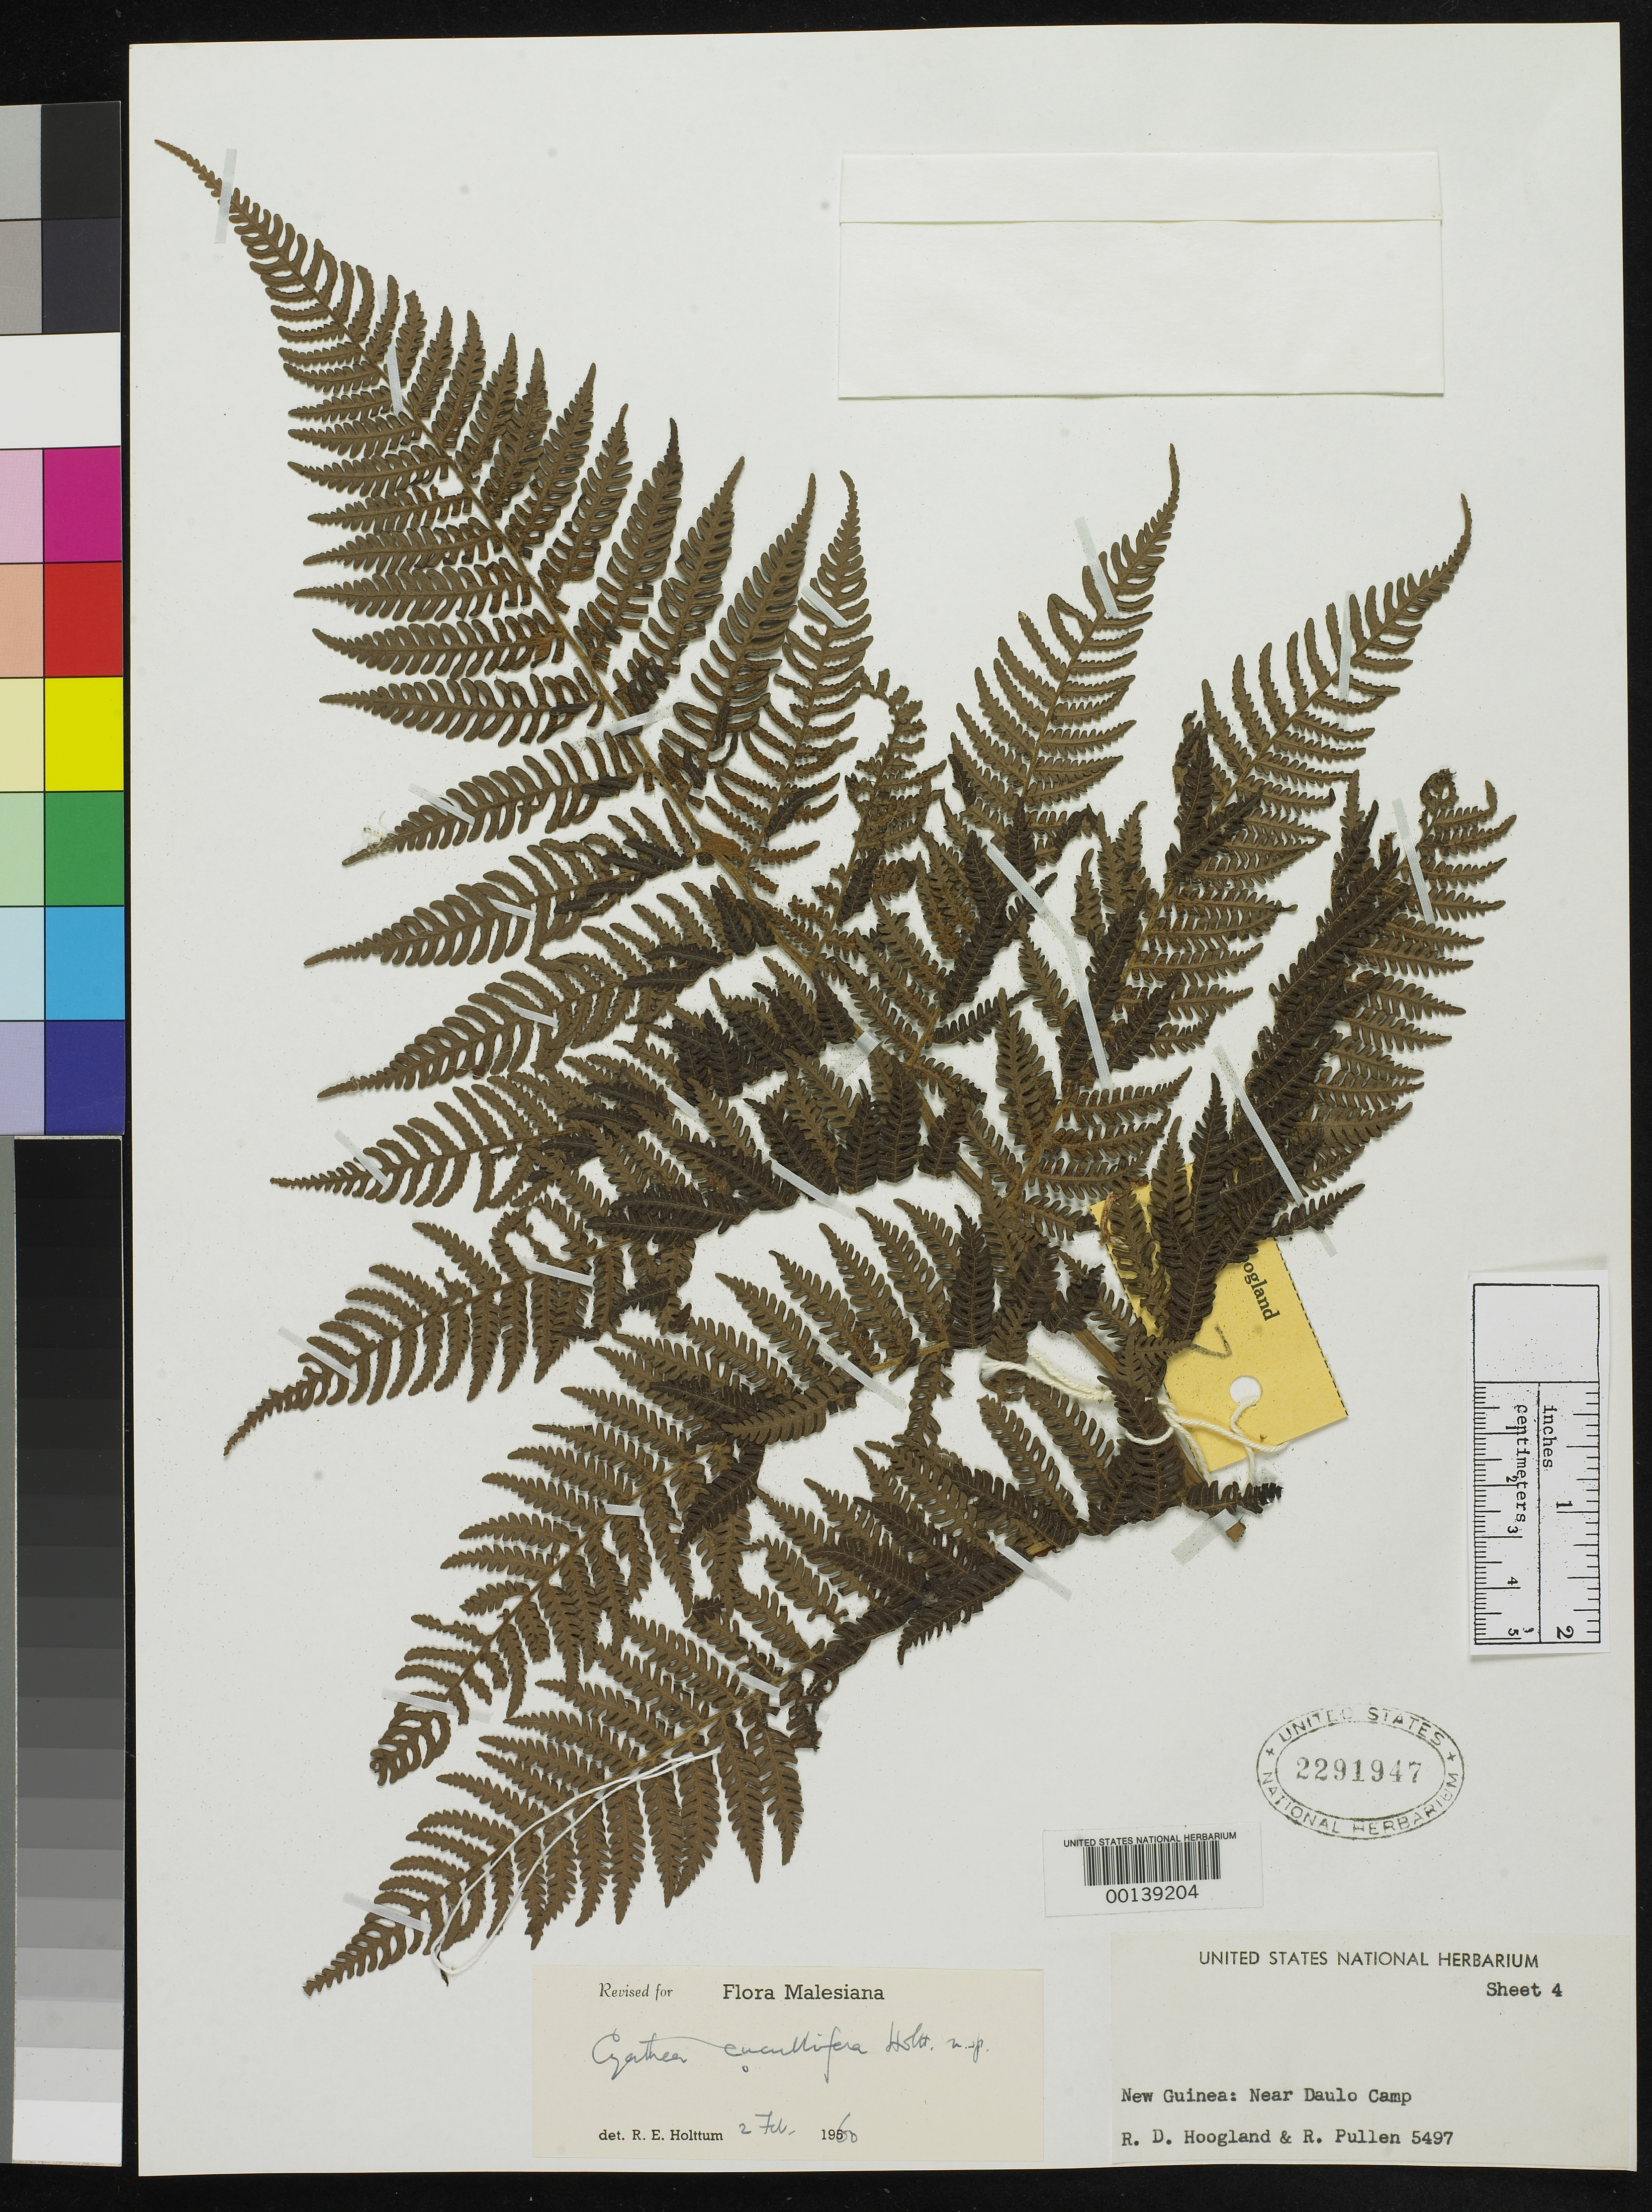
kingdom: Plantae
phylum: Tracheophyta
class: Polypodiopsida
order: Cyatheales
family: Cyatheaceae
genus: Cyathea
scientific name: Cyathea cucullifera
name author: Holttum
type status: Isotype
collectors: R. D. Hoogland & R. Pullen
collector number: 5497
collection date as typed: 29 Jun 1956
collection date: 1956-06-29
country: Papua New Guinea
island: New Guinea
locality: E New Guinea.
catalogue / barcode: US 2291947